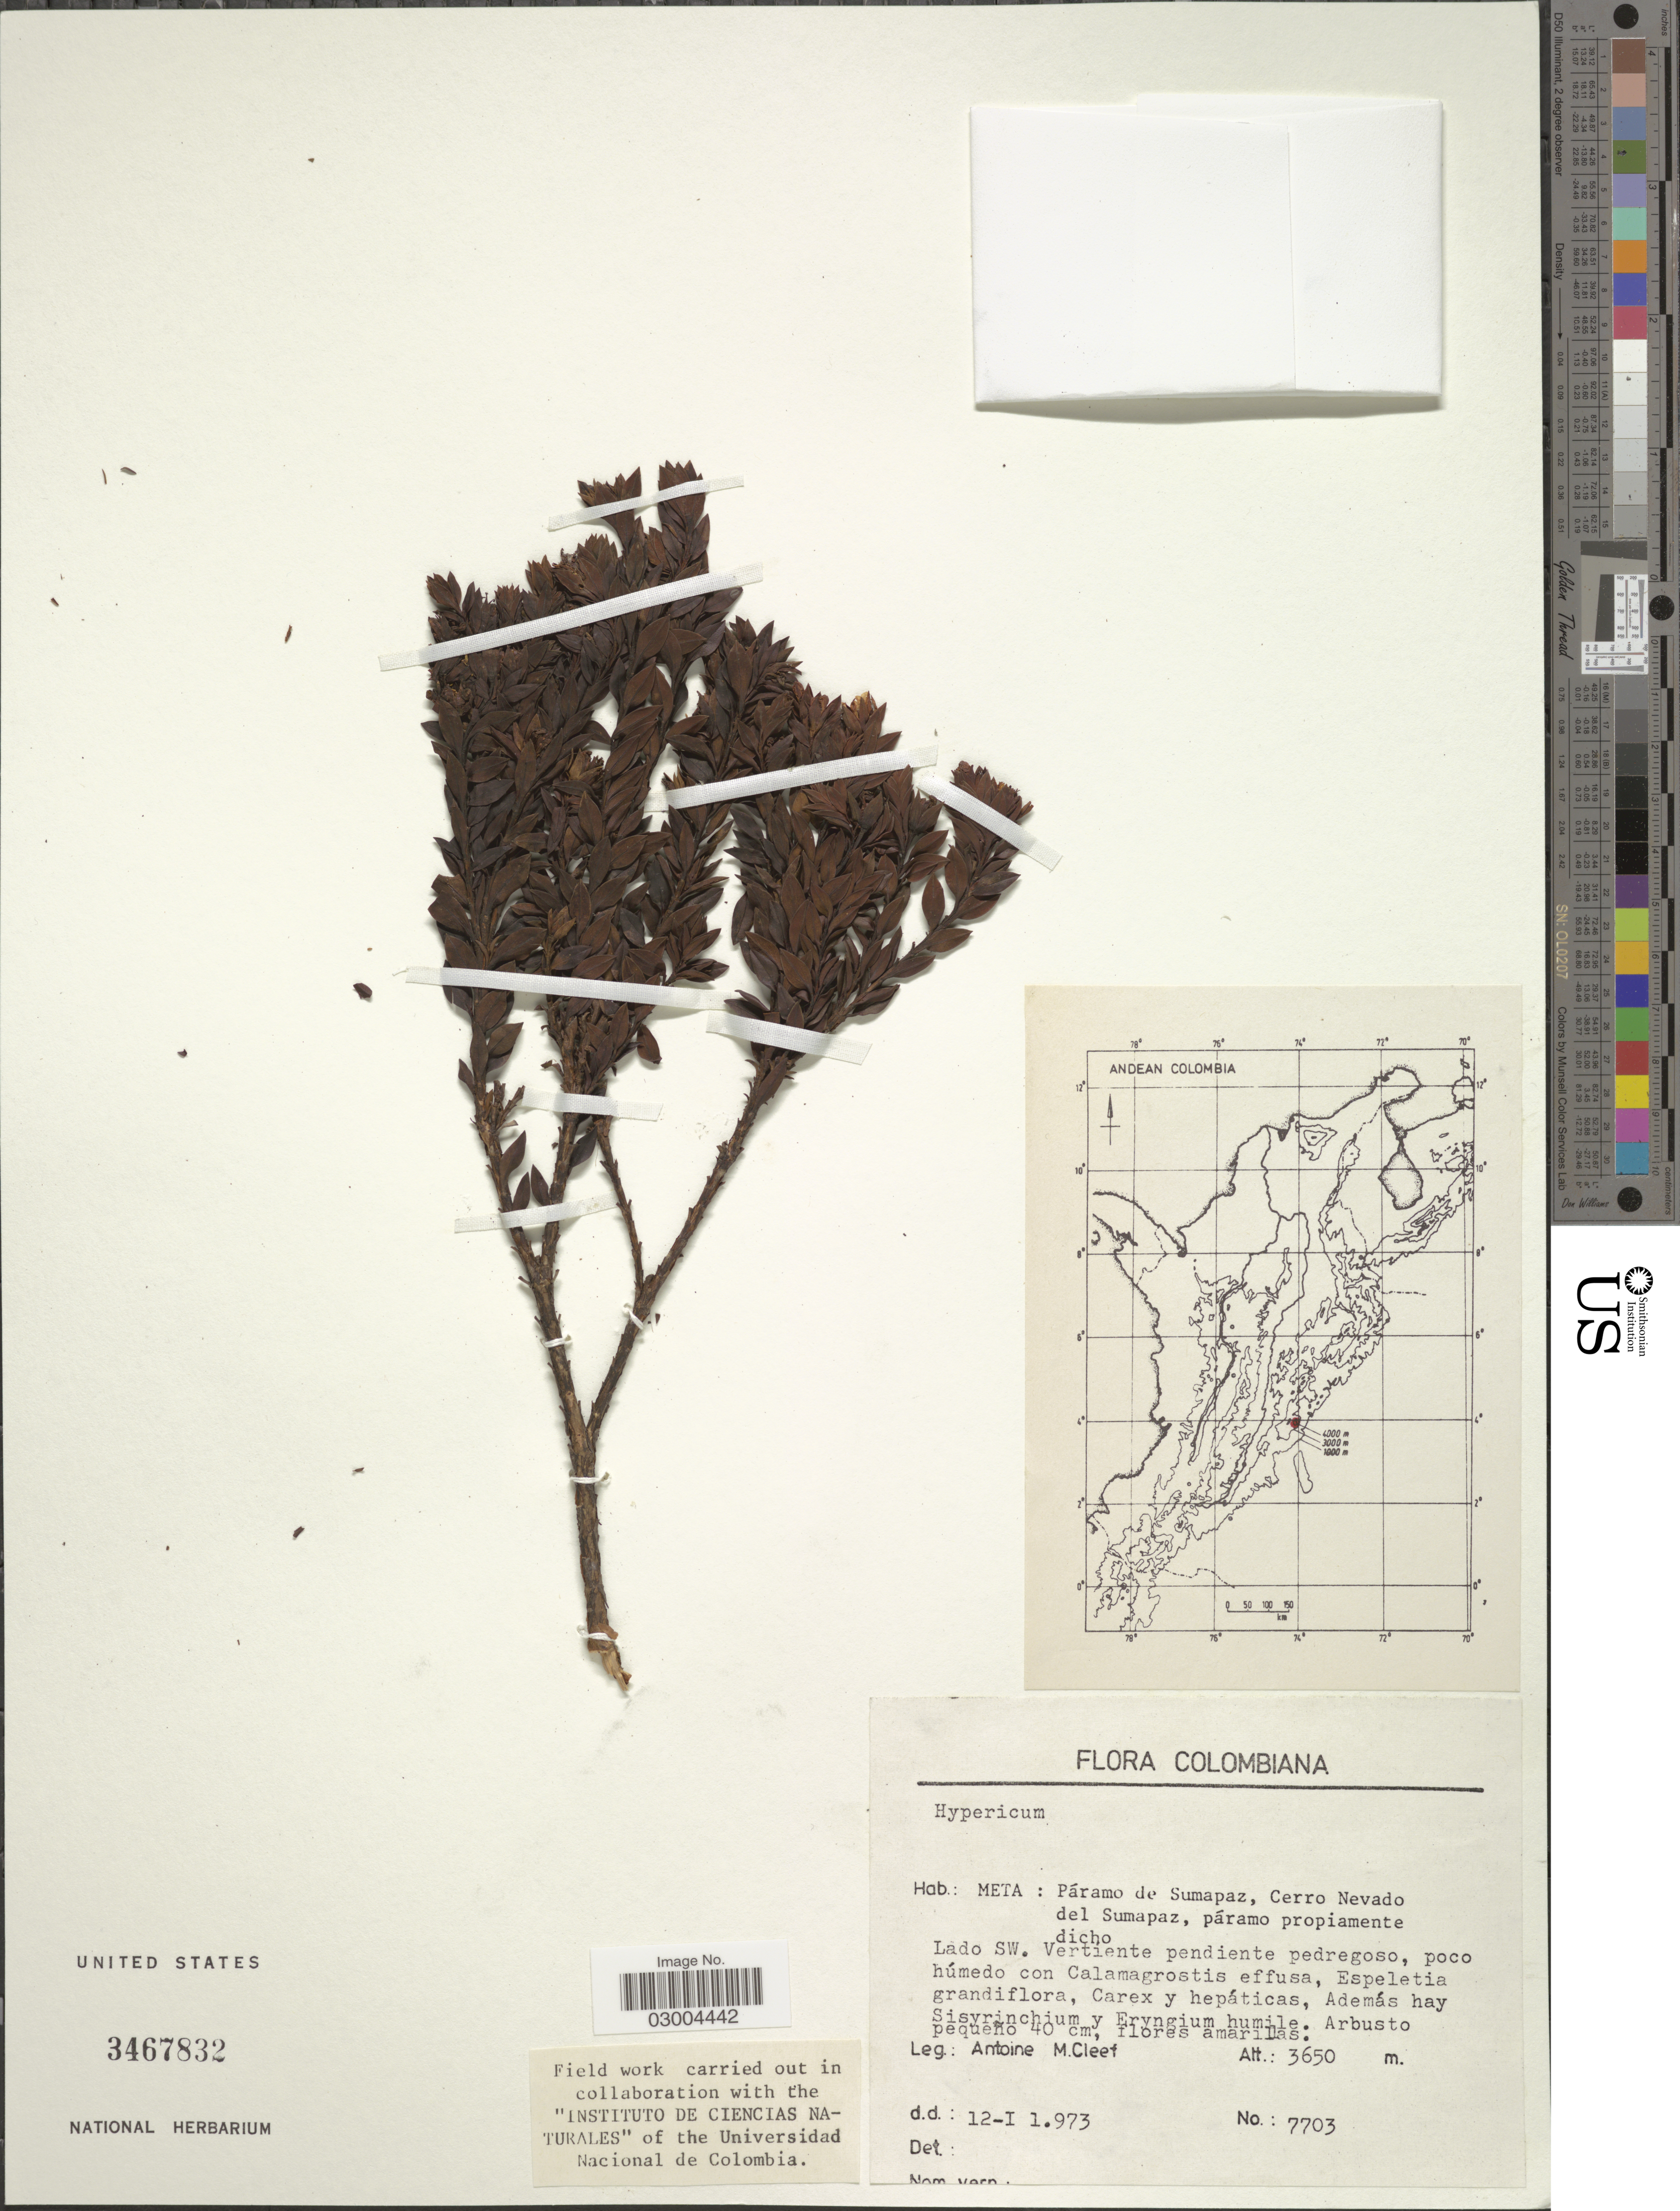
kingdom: Plantae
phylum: Tracheophyta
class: Magnoliopsida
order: Malpighiales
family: Hypericaceae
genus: Hypericum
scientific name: Hypericum sp.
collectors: A. M. Cleef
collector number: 7703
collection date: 1973-01-12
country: Colombia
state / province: Meta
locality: Páramo de Sumapaz, Cerro Nevado del Sumapaz, páramo propiamente dicho. Lado SW.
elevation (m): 3650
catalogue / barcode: US 3467832